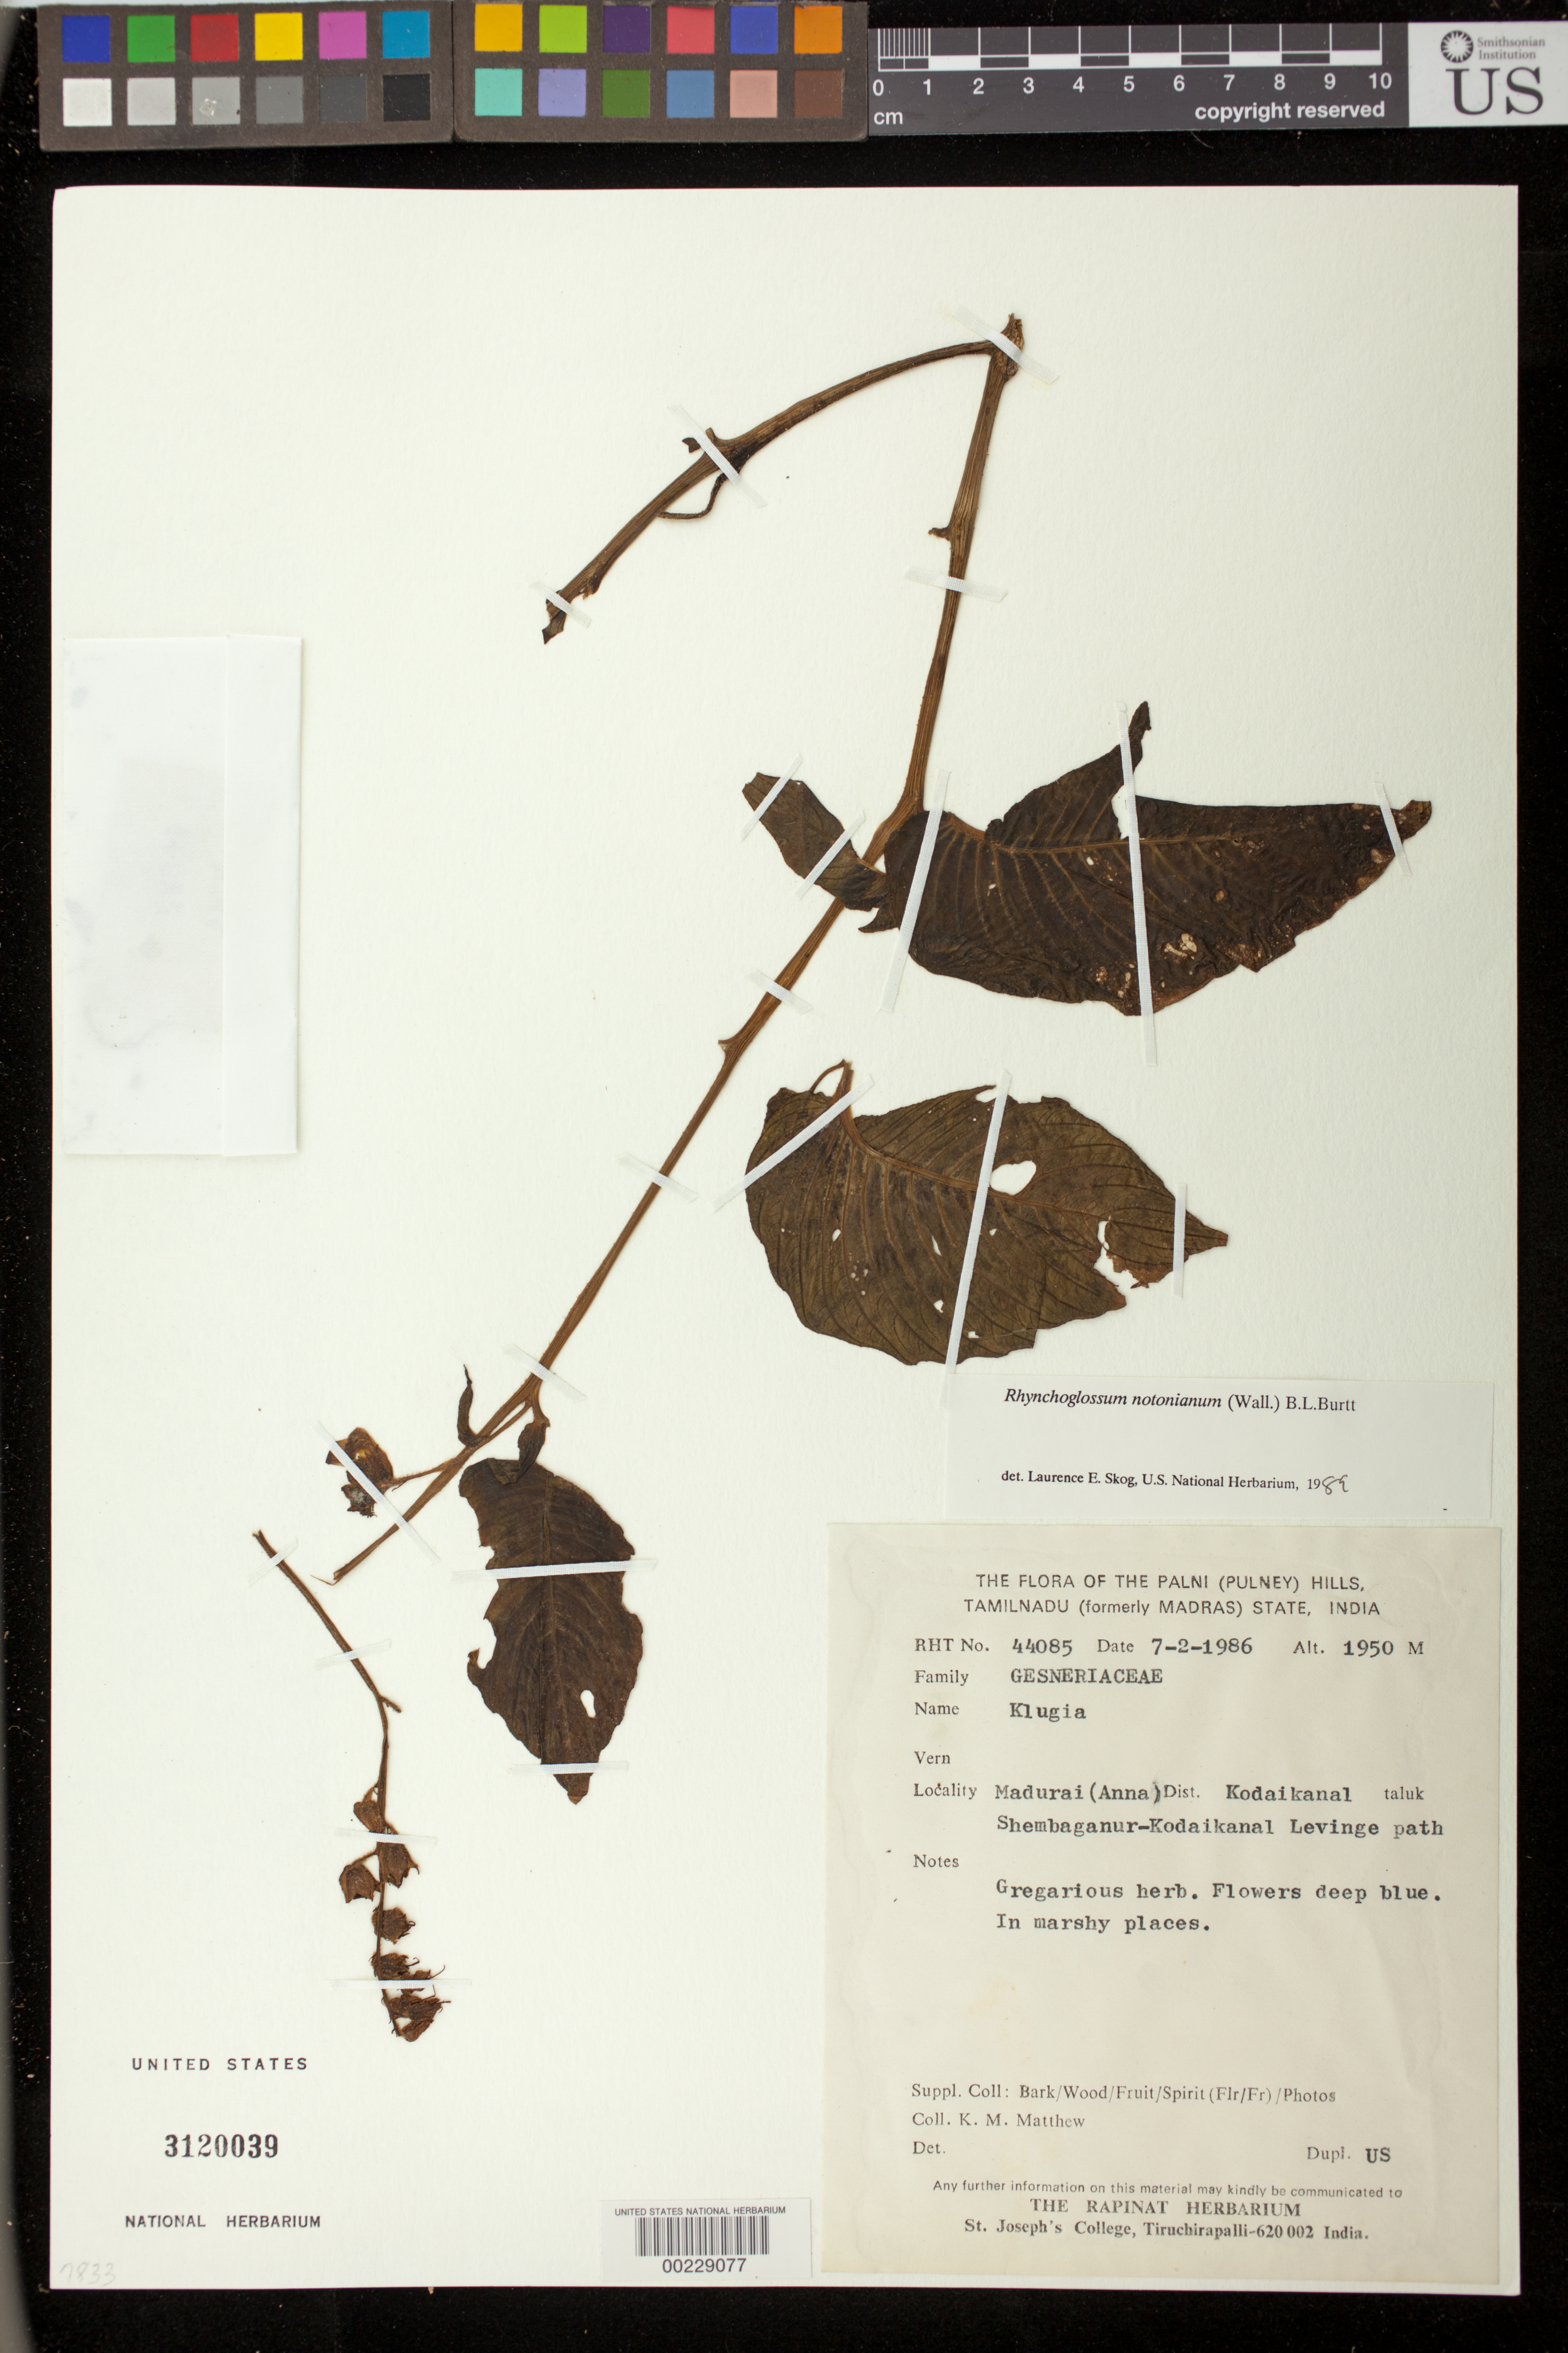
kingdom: Plantae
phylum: Tracheophyta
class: Magnoliopsida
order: Lamiales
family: Gesneriaceae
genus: Rhynchoglossum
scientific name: Rhynchoglossum notonianum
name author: (Wall.) B.L. Burtt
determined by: Skog, Laurence E.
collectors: K. M. Matthew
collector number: RHT 44085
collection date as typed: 07 Feb 1986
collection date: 1986-02-07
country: India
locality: Palni (pulney) hills, tamilnadu (formerly madras) state, dist kodaikanal taluk, madurai, shembaganur-kodaikanal levinge path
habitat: In marshy places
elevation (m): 1950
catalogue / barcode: US 3120039